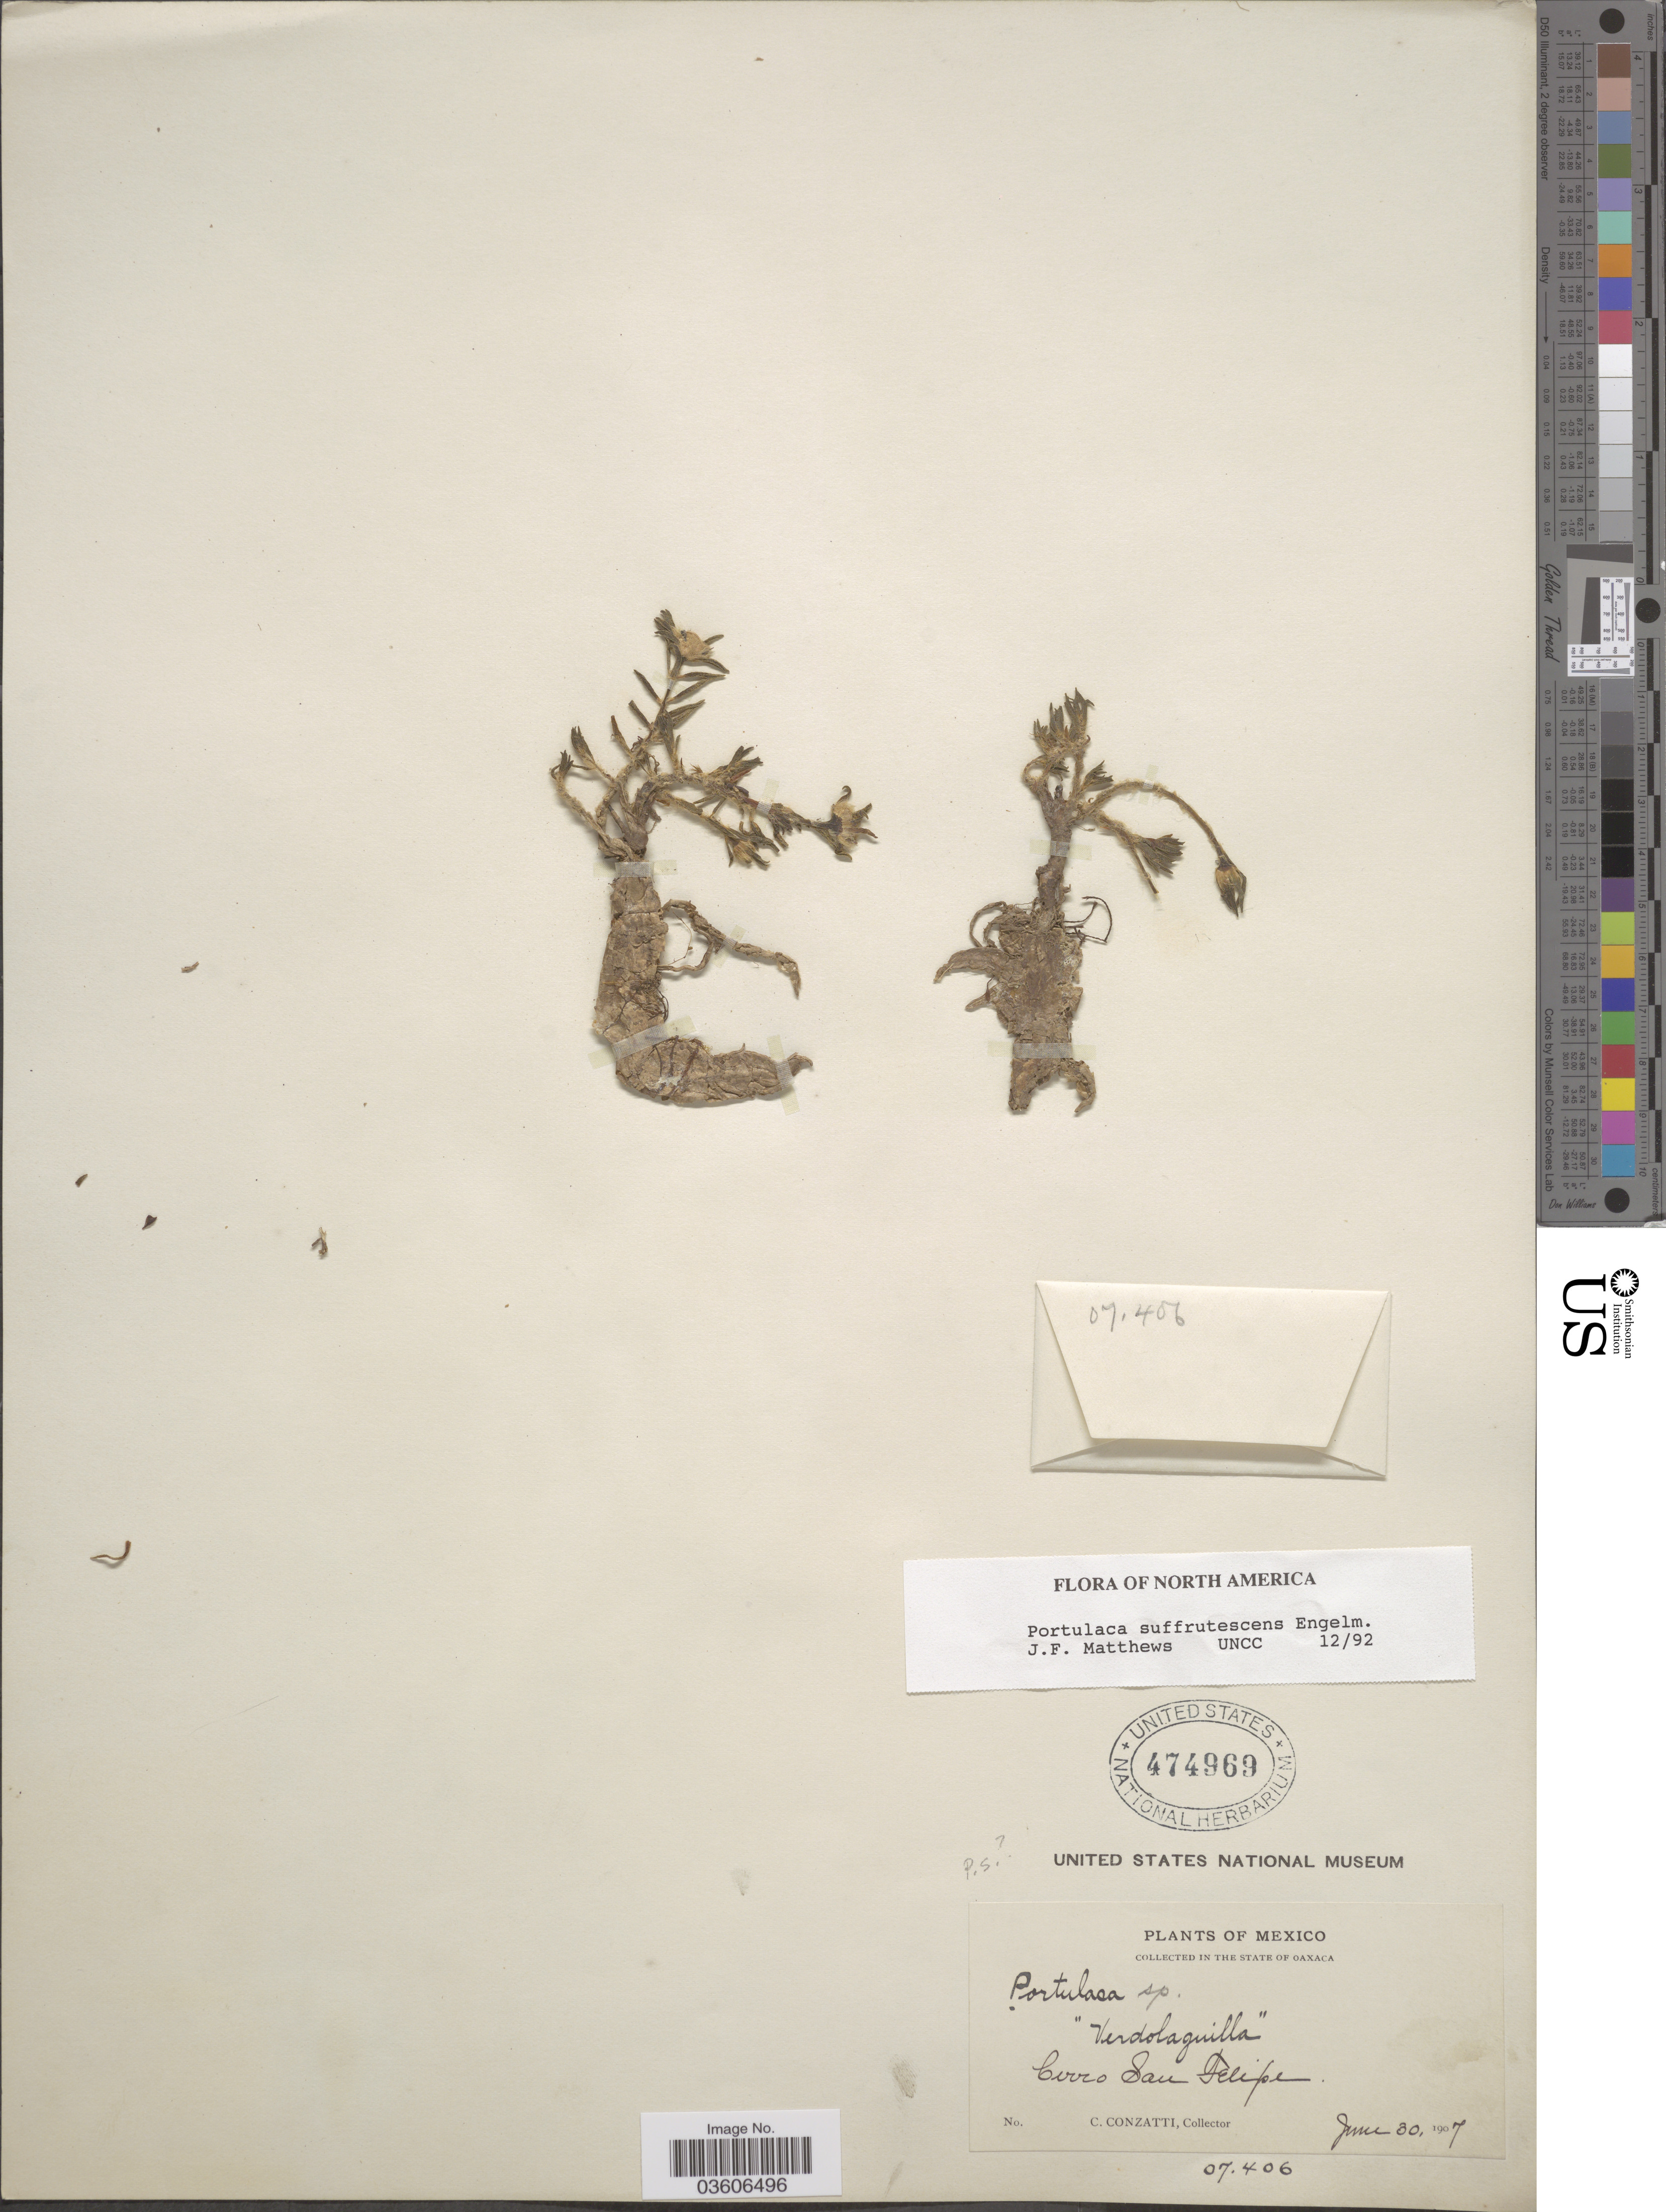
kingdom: Plantae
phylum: Tracheophyta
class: Magnoliopsida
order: Caryophyllales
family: Portulacaceae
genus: Portulaca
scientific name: Portulaca suffrutescens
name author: Engelm.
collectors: C. Conzatti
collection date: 1907-06-30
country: Mexico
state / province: Oaxaca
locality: Cerro San Felipe.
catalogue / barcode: US 474969